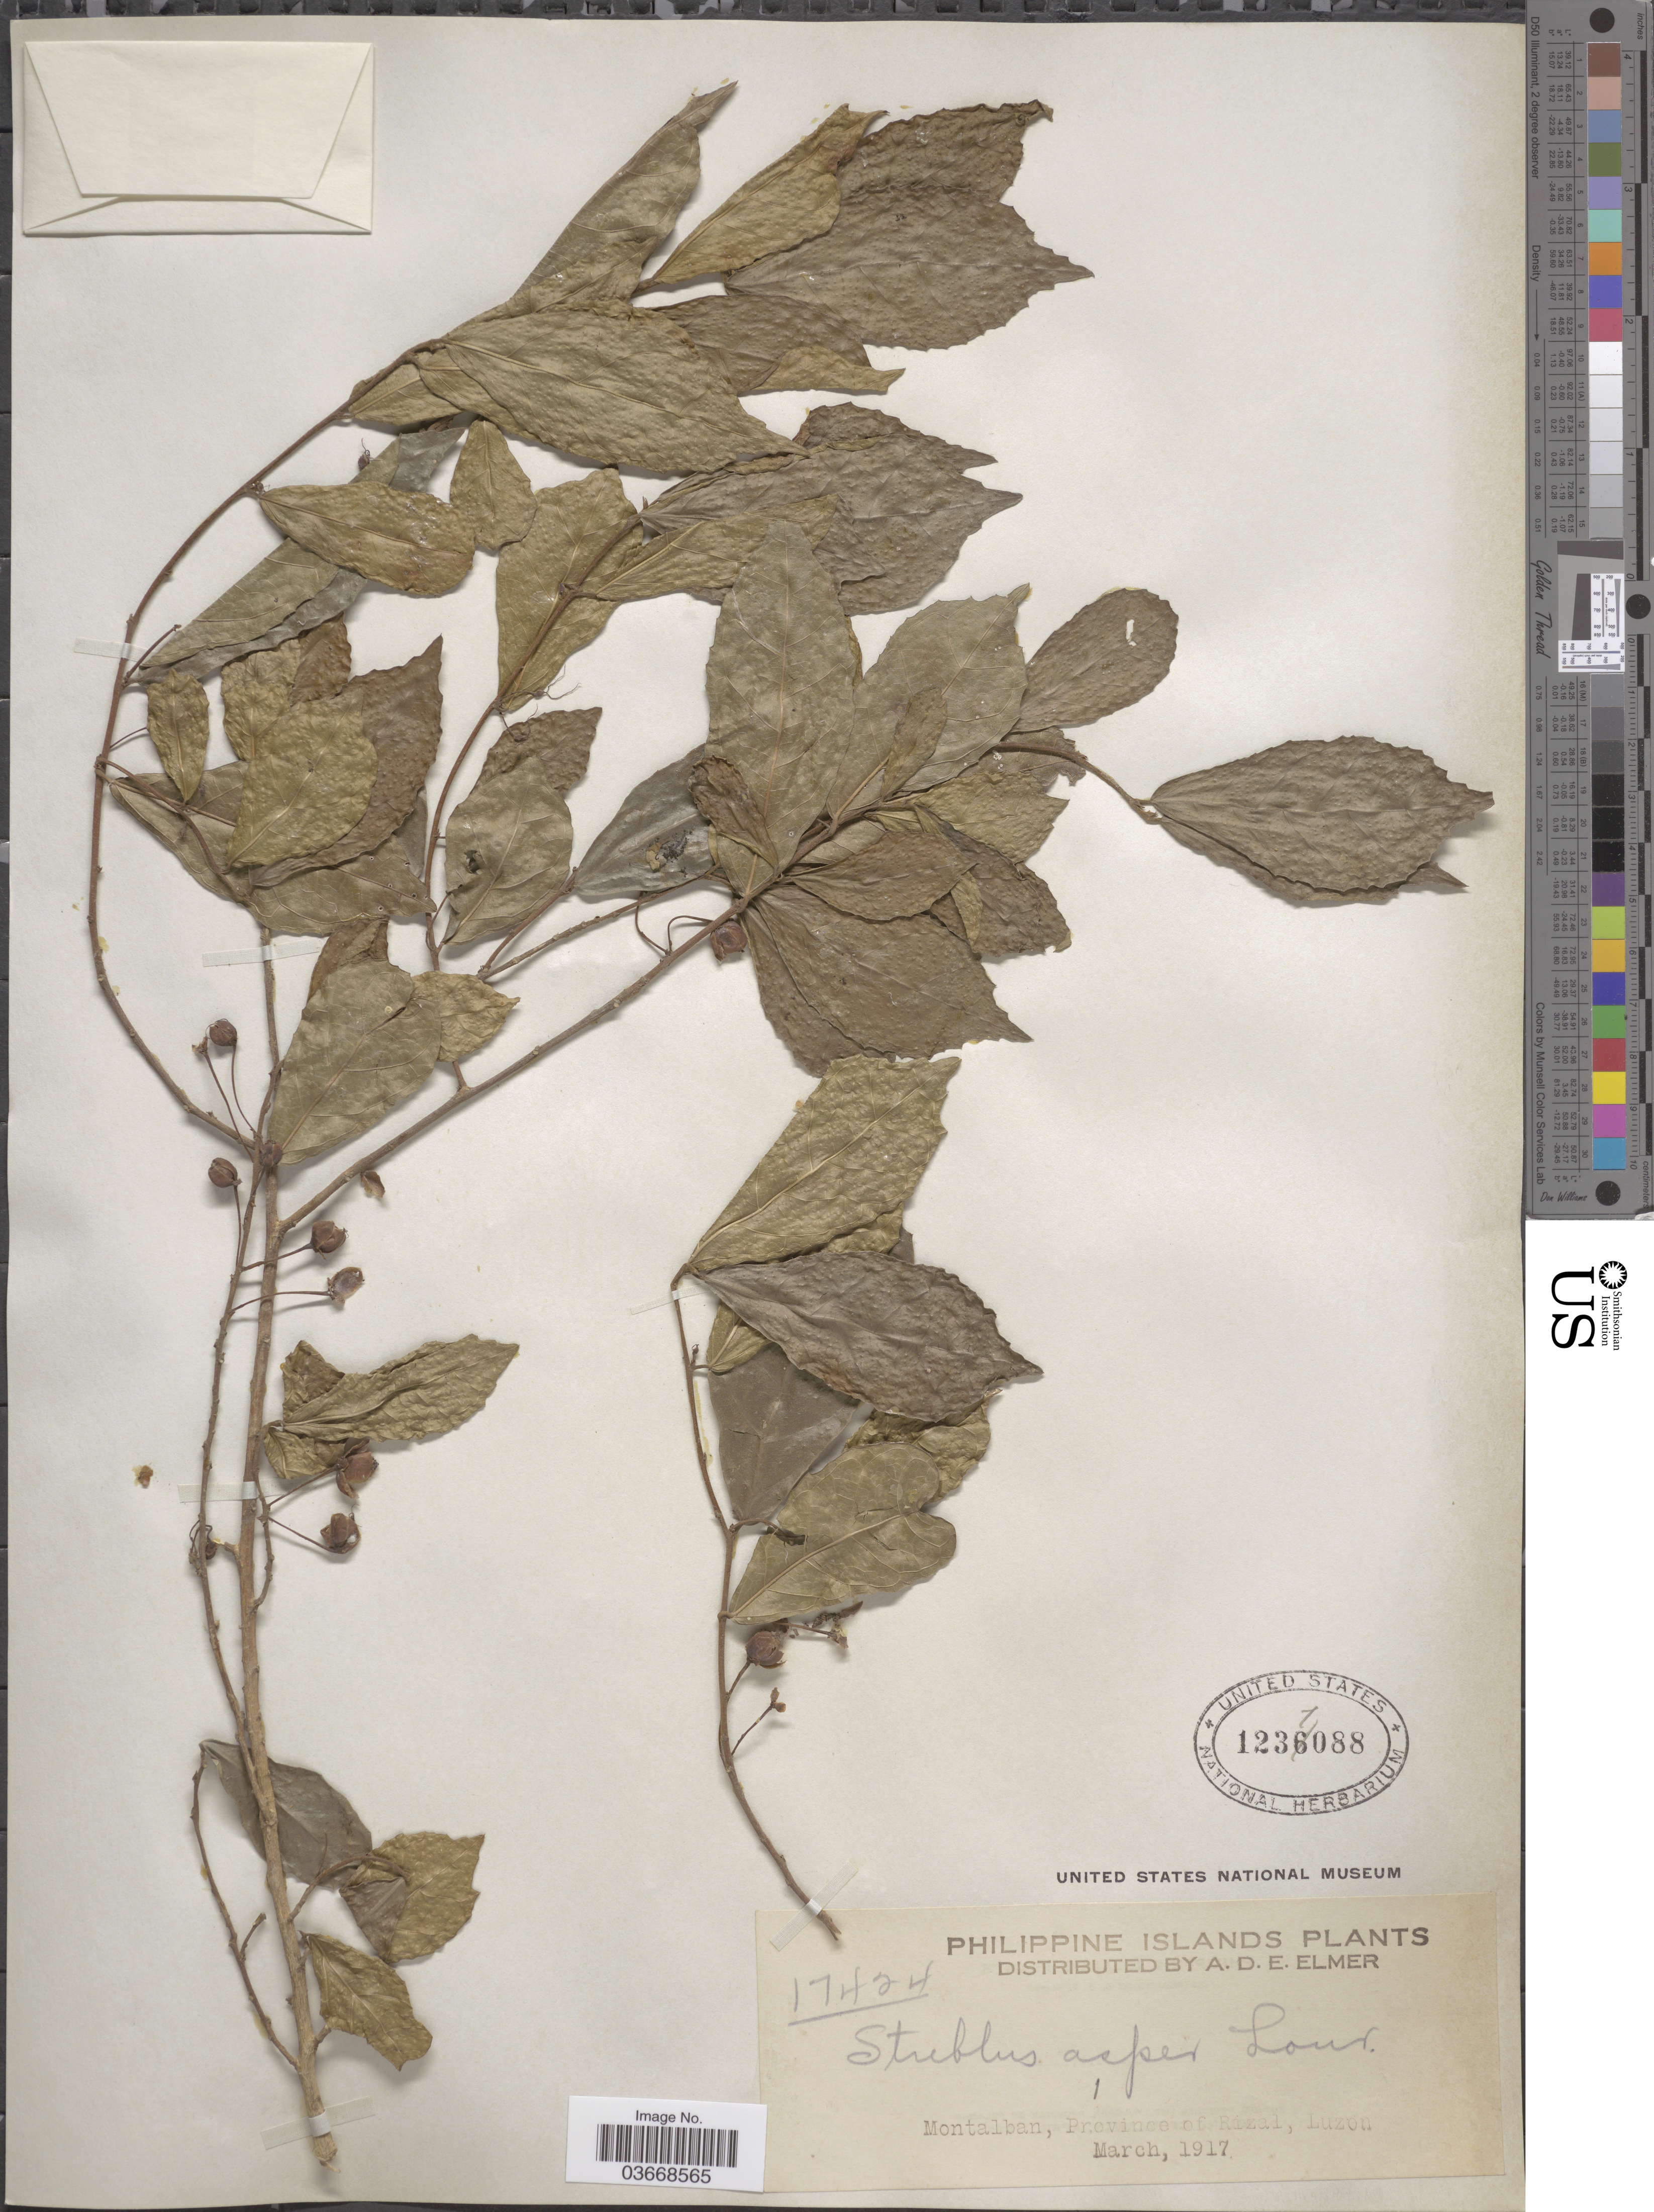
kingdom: Plantae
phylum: Tracheophyta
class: Magnoliopsida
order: Rosales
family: Moraceae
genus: Streblus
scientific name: Streblus asper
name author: Lour.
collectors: A. D. E. Elmer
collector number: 17424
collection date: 1917-03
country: Philippines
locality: Montalban, Province of Rizal, Luzon.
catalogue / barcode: US 1237088